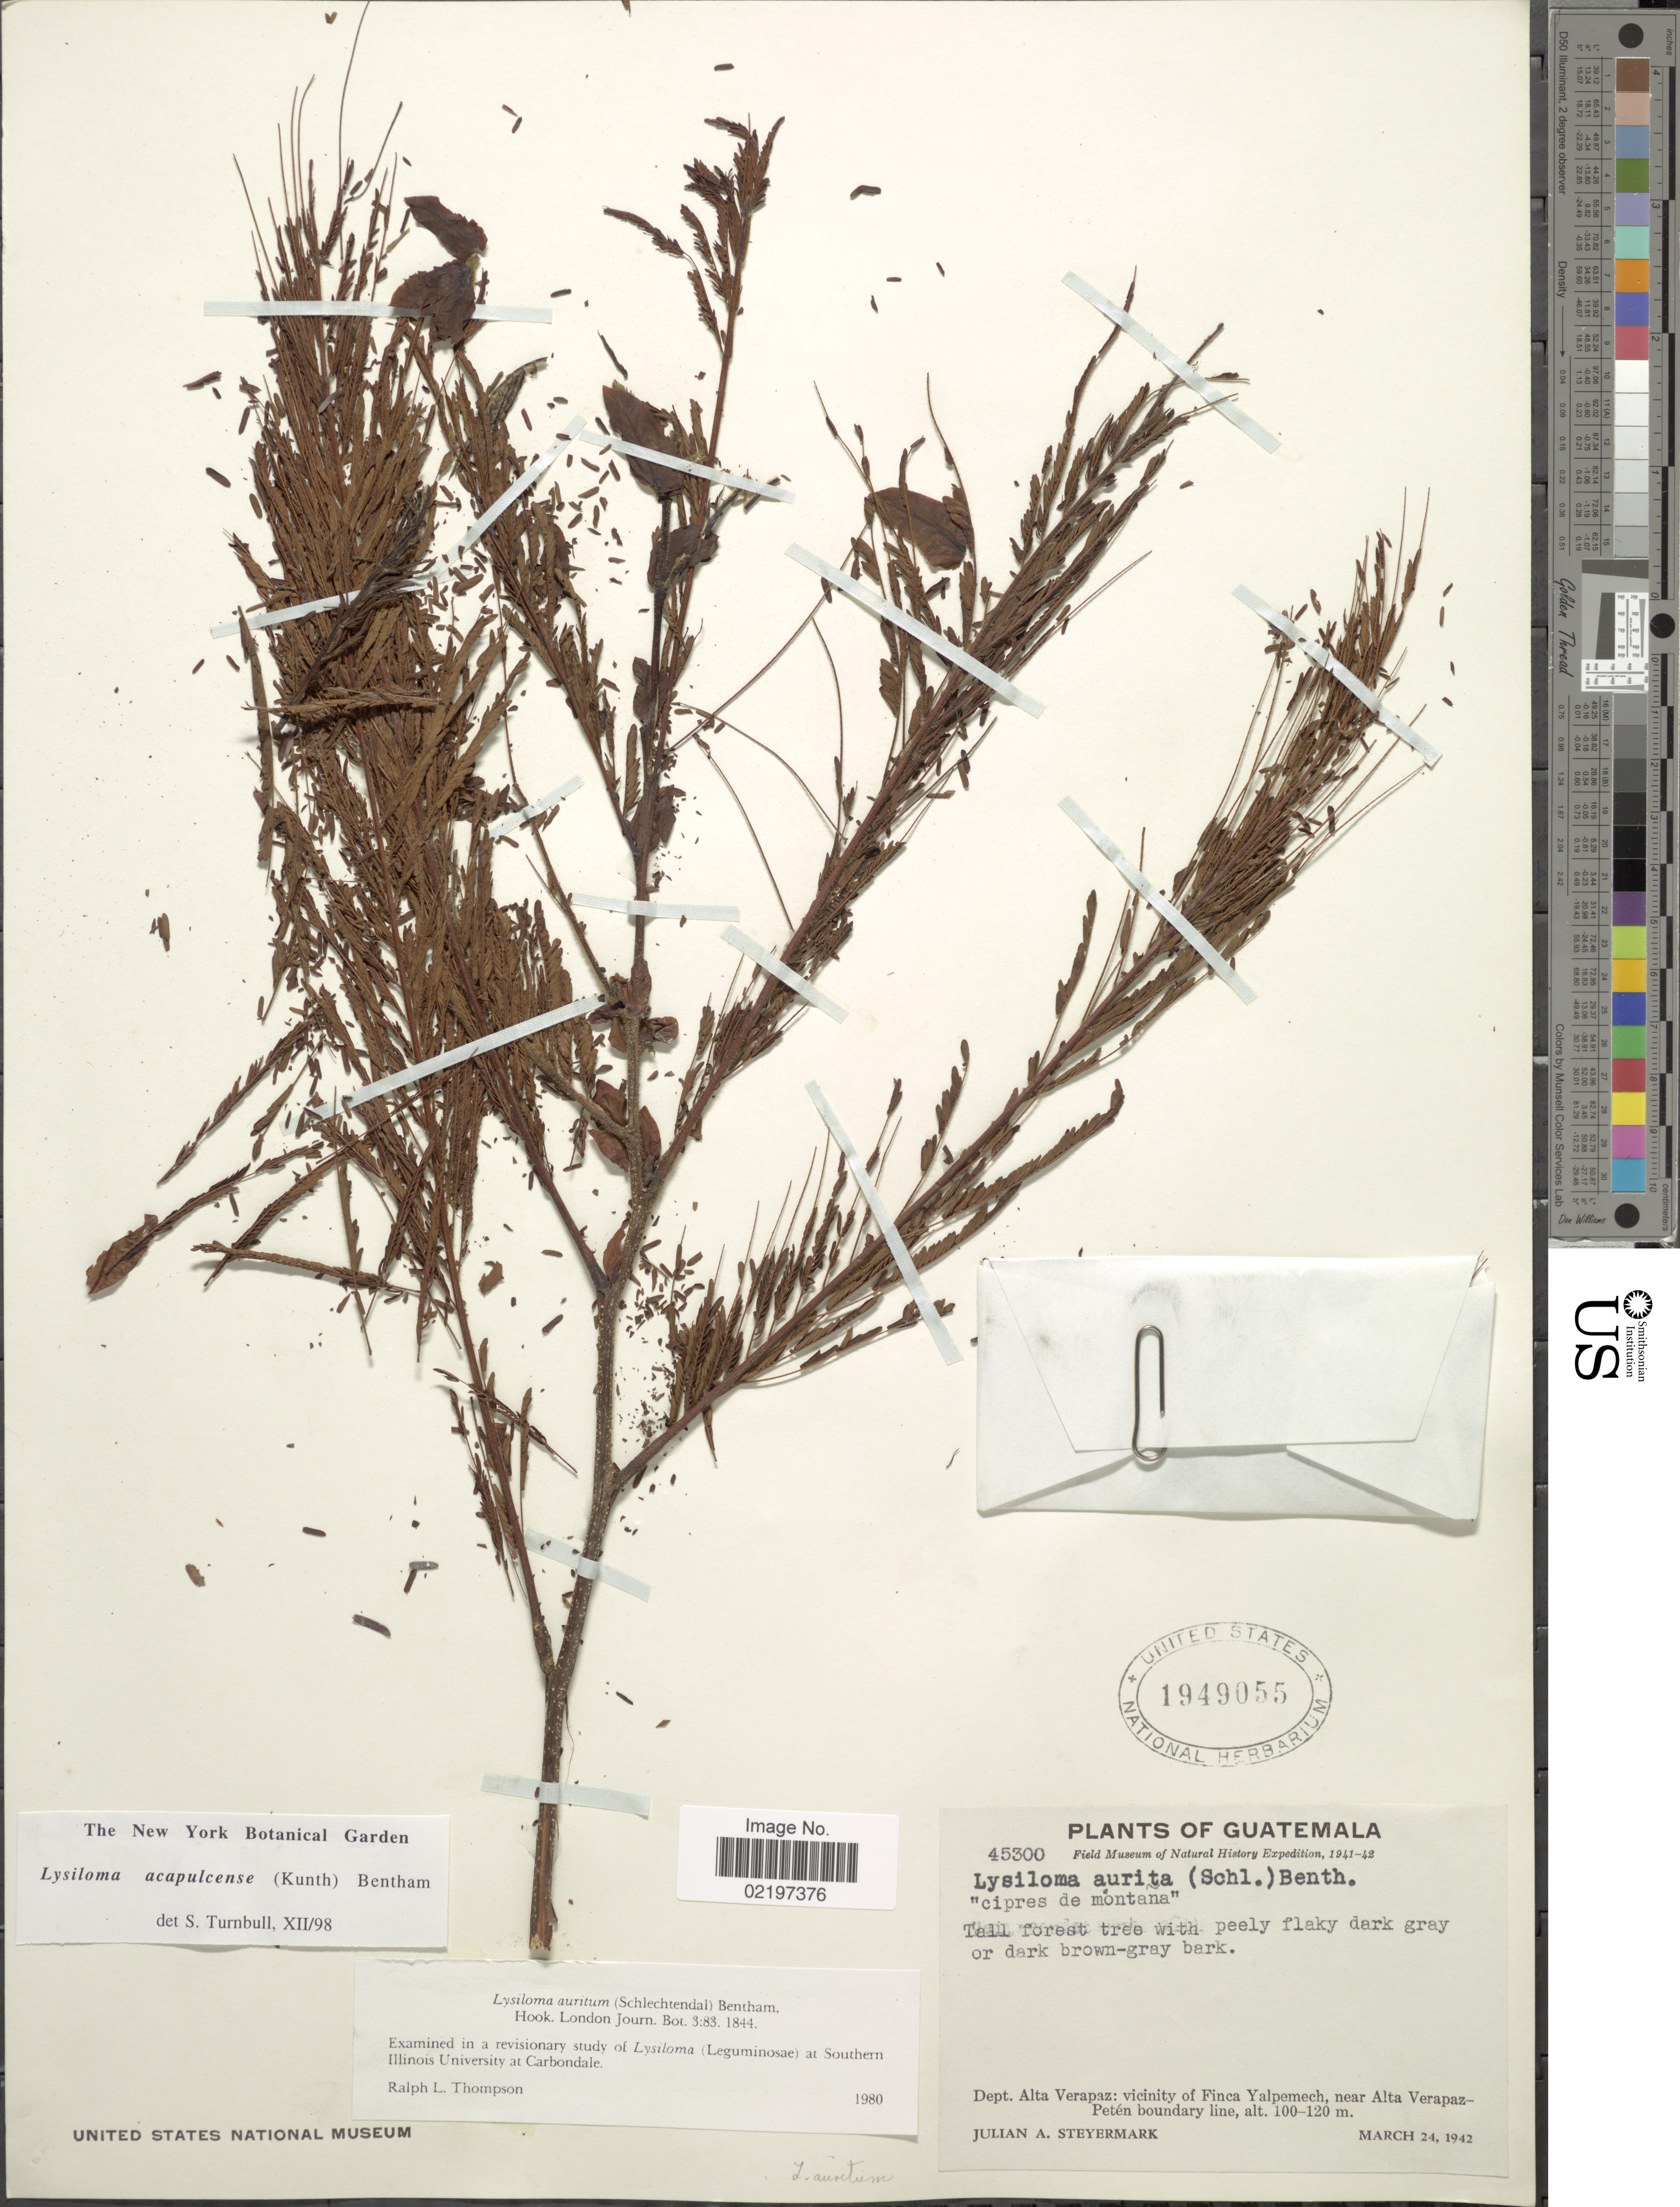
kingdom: Plantae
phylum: Tracheophyta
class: Magnoliopsida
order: Fabales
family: Fabaceae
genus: Lysiloma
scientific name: Lysiloma acapulcense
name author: (Kunth) Benth.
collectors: J. Steyermark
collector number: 45300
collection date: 1942-03-24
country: Guatemala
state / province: Alta Verapaz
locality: Dept. Alta Verapaz: vicinity of Finca Yalpemech, near Alta Verapaz-Peten boundary line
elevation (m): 100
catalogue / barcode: US 1949055